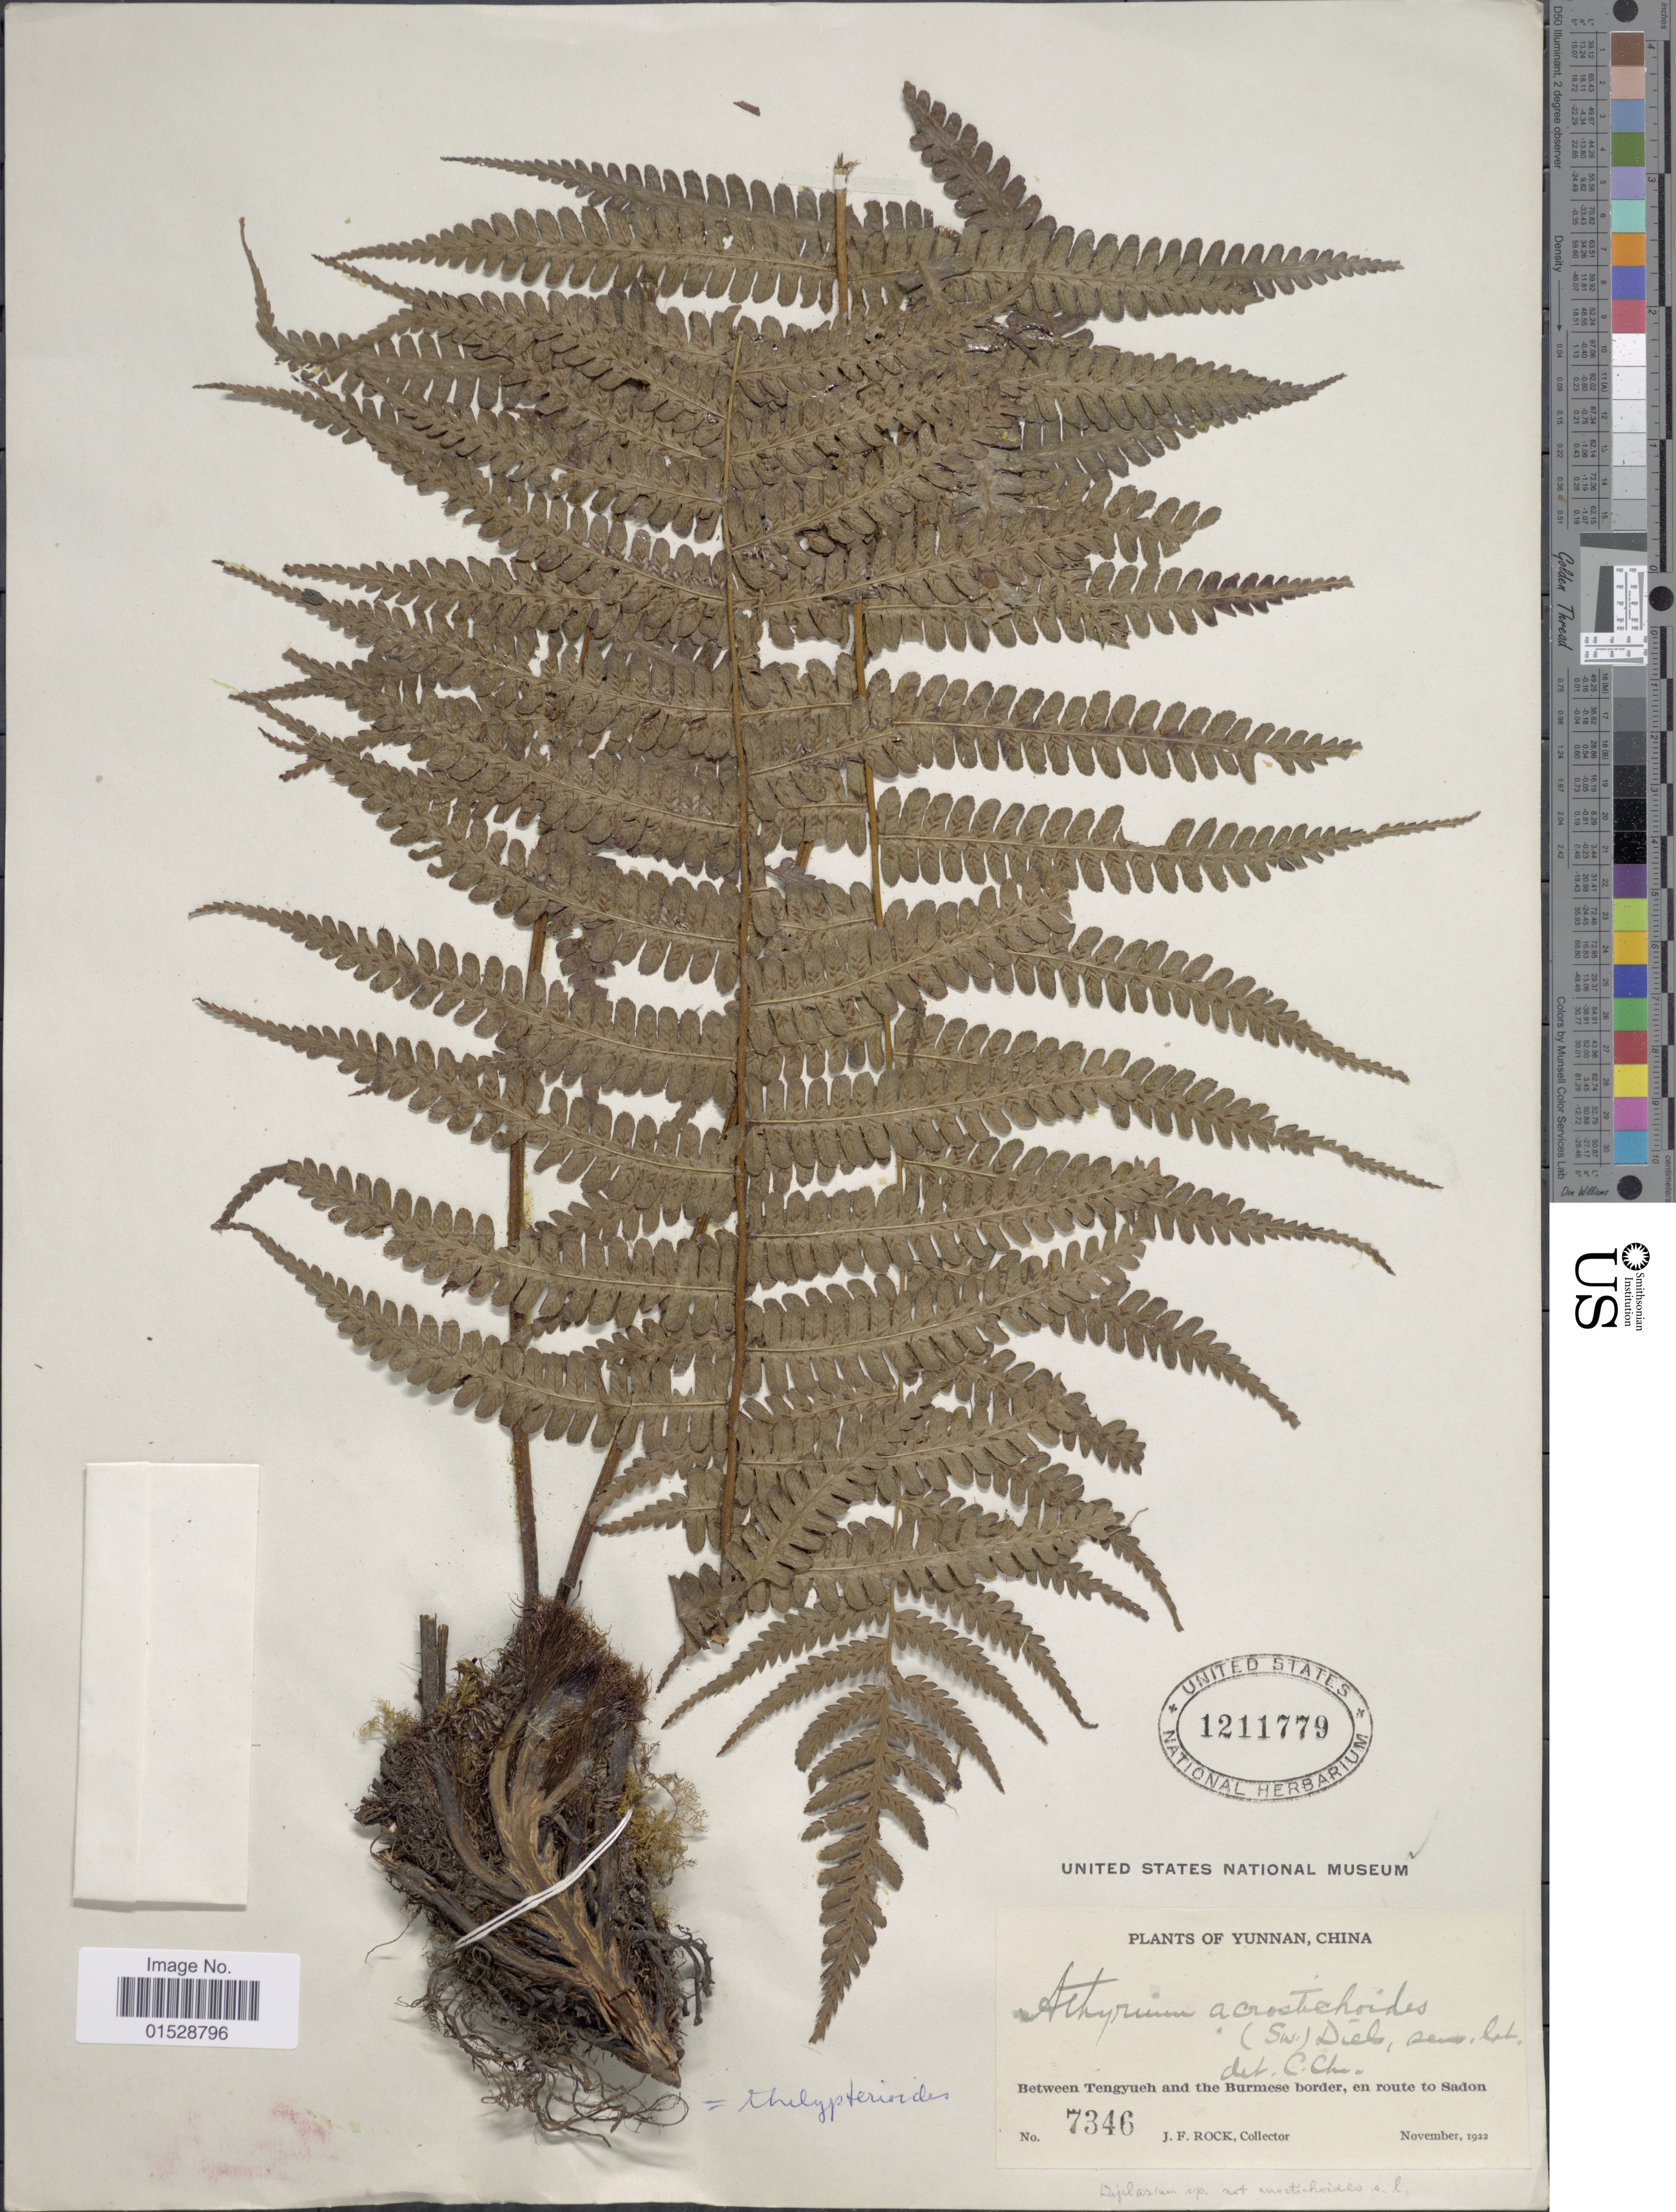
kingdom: Plantae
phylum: Tracheophyta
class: Polypodiopsida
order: Polypodiales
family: Athyriaceae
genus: Deparia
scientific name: Deparia acrostichoides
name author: (Sw.) M. Kato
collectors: J. Rock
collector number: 7346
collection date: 1922-11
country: China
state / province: Yunnan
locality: Between Tengyueh and the Burmese border, en route to Sadon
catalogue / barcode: US 1211779